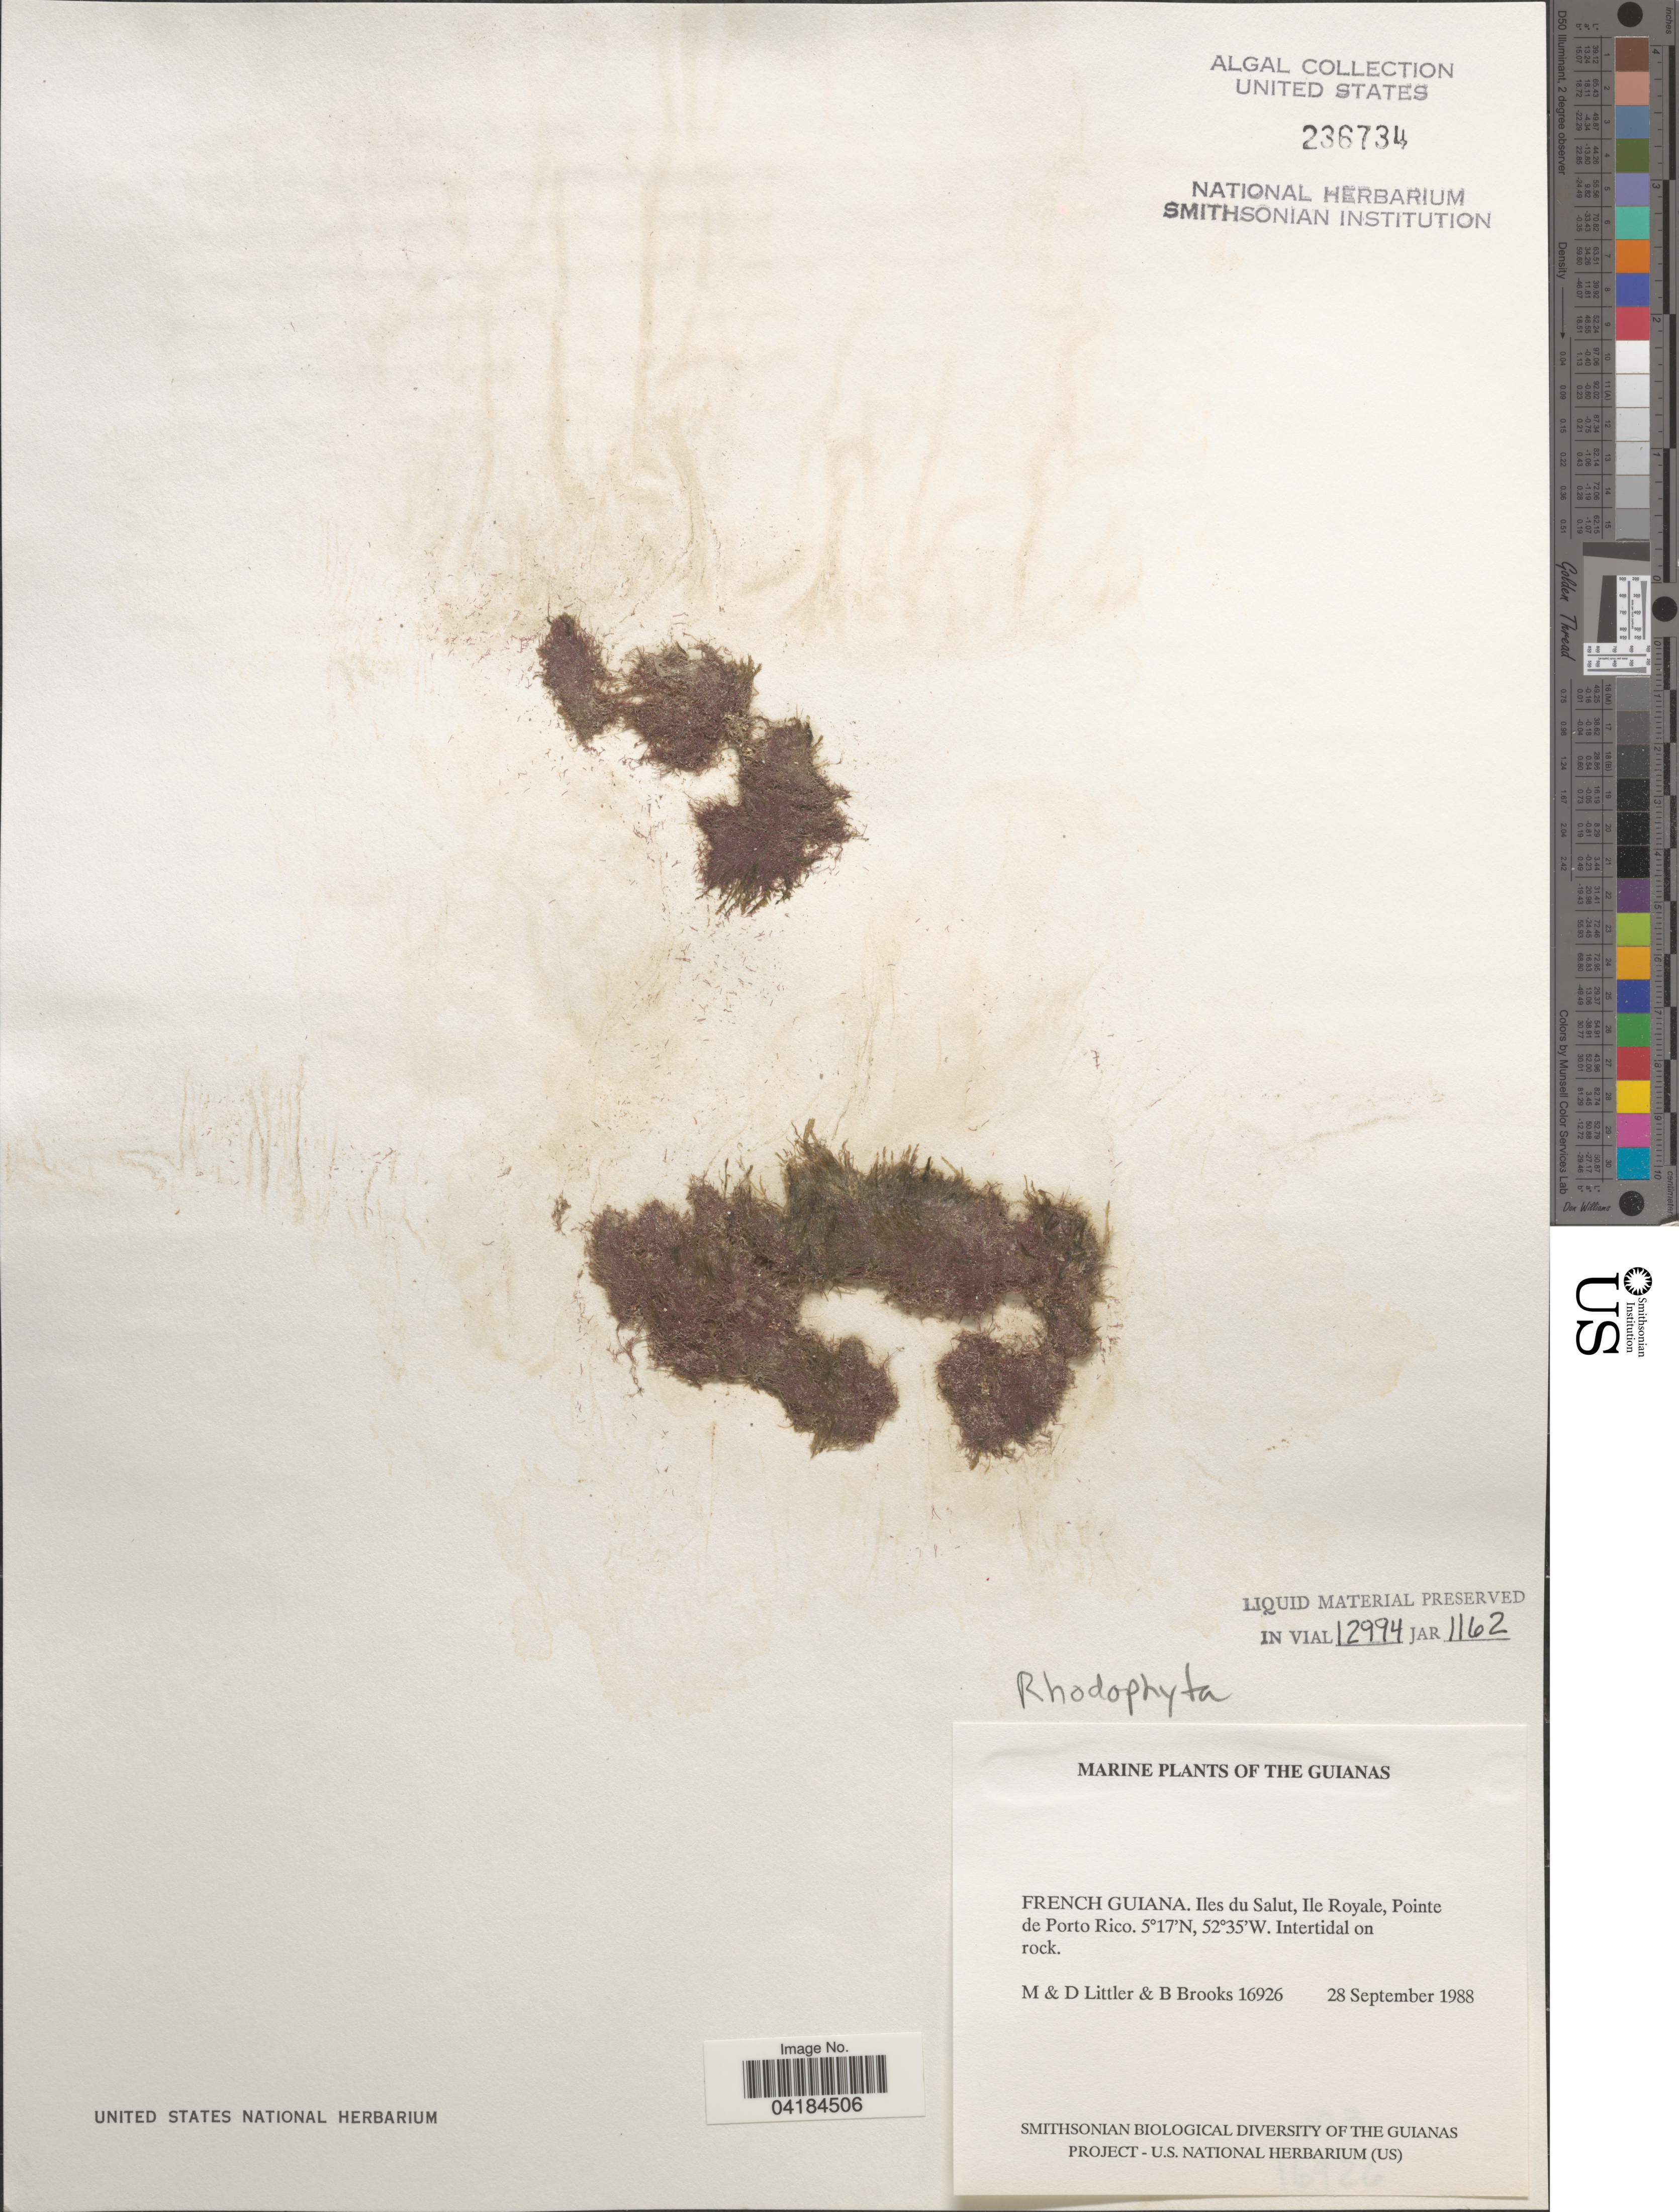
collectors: M. Littler, D. S. Littler & B. Brooks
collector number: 16926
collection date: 1988-09-28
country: French Guiana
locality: The Guianas. Iles du Salut, Ile Royale, Pointe de Porto Rico.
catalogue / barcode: US 236734